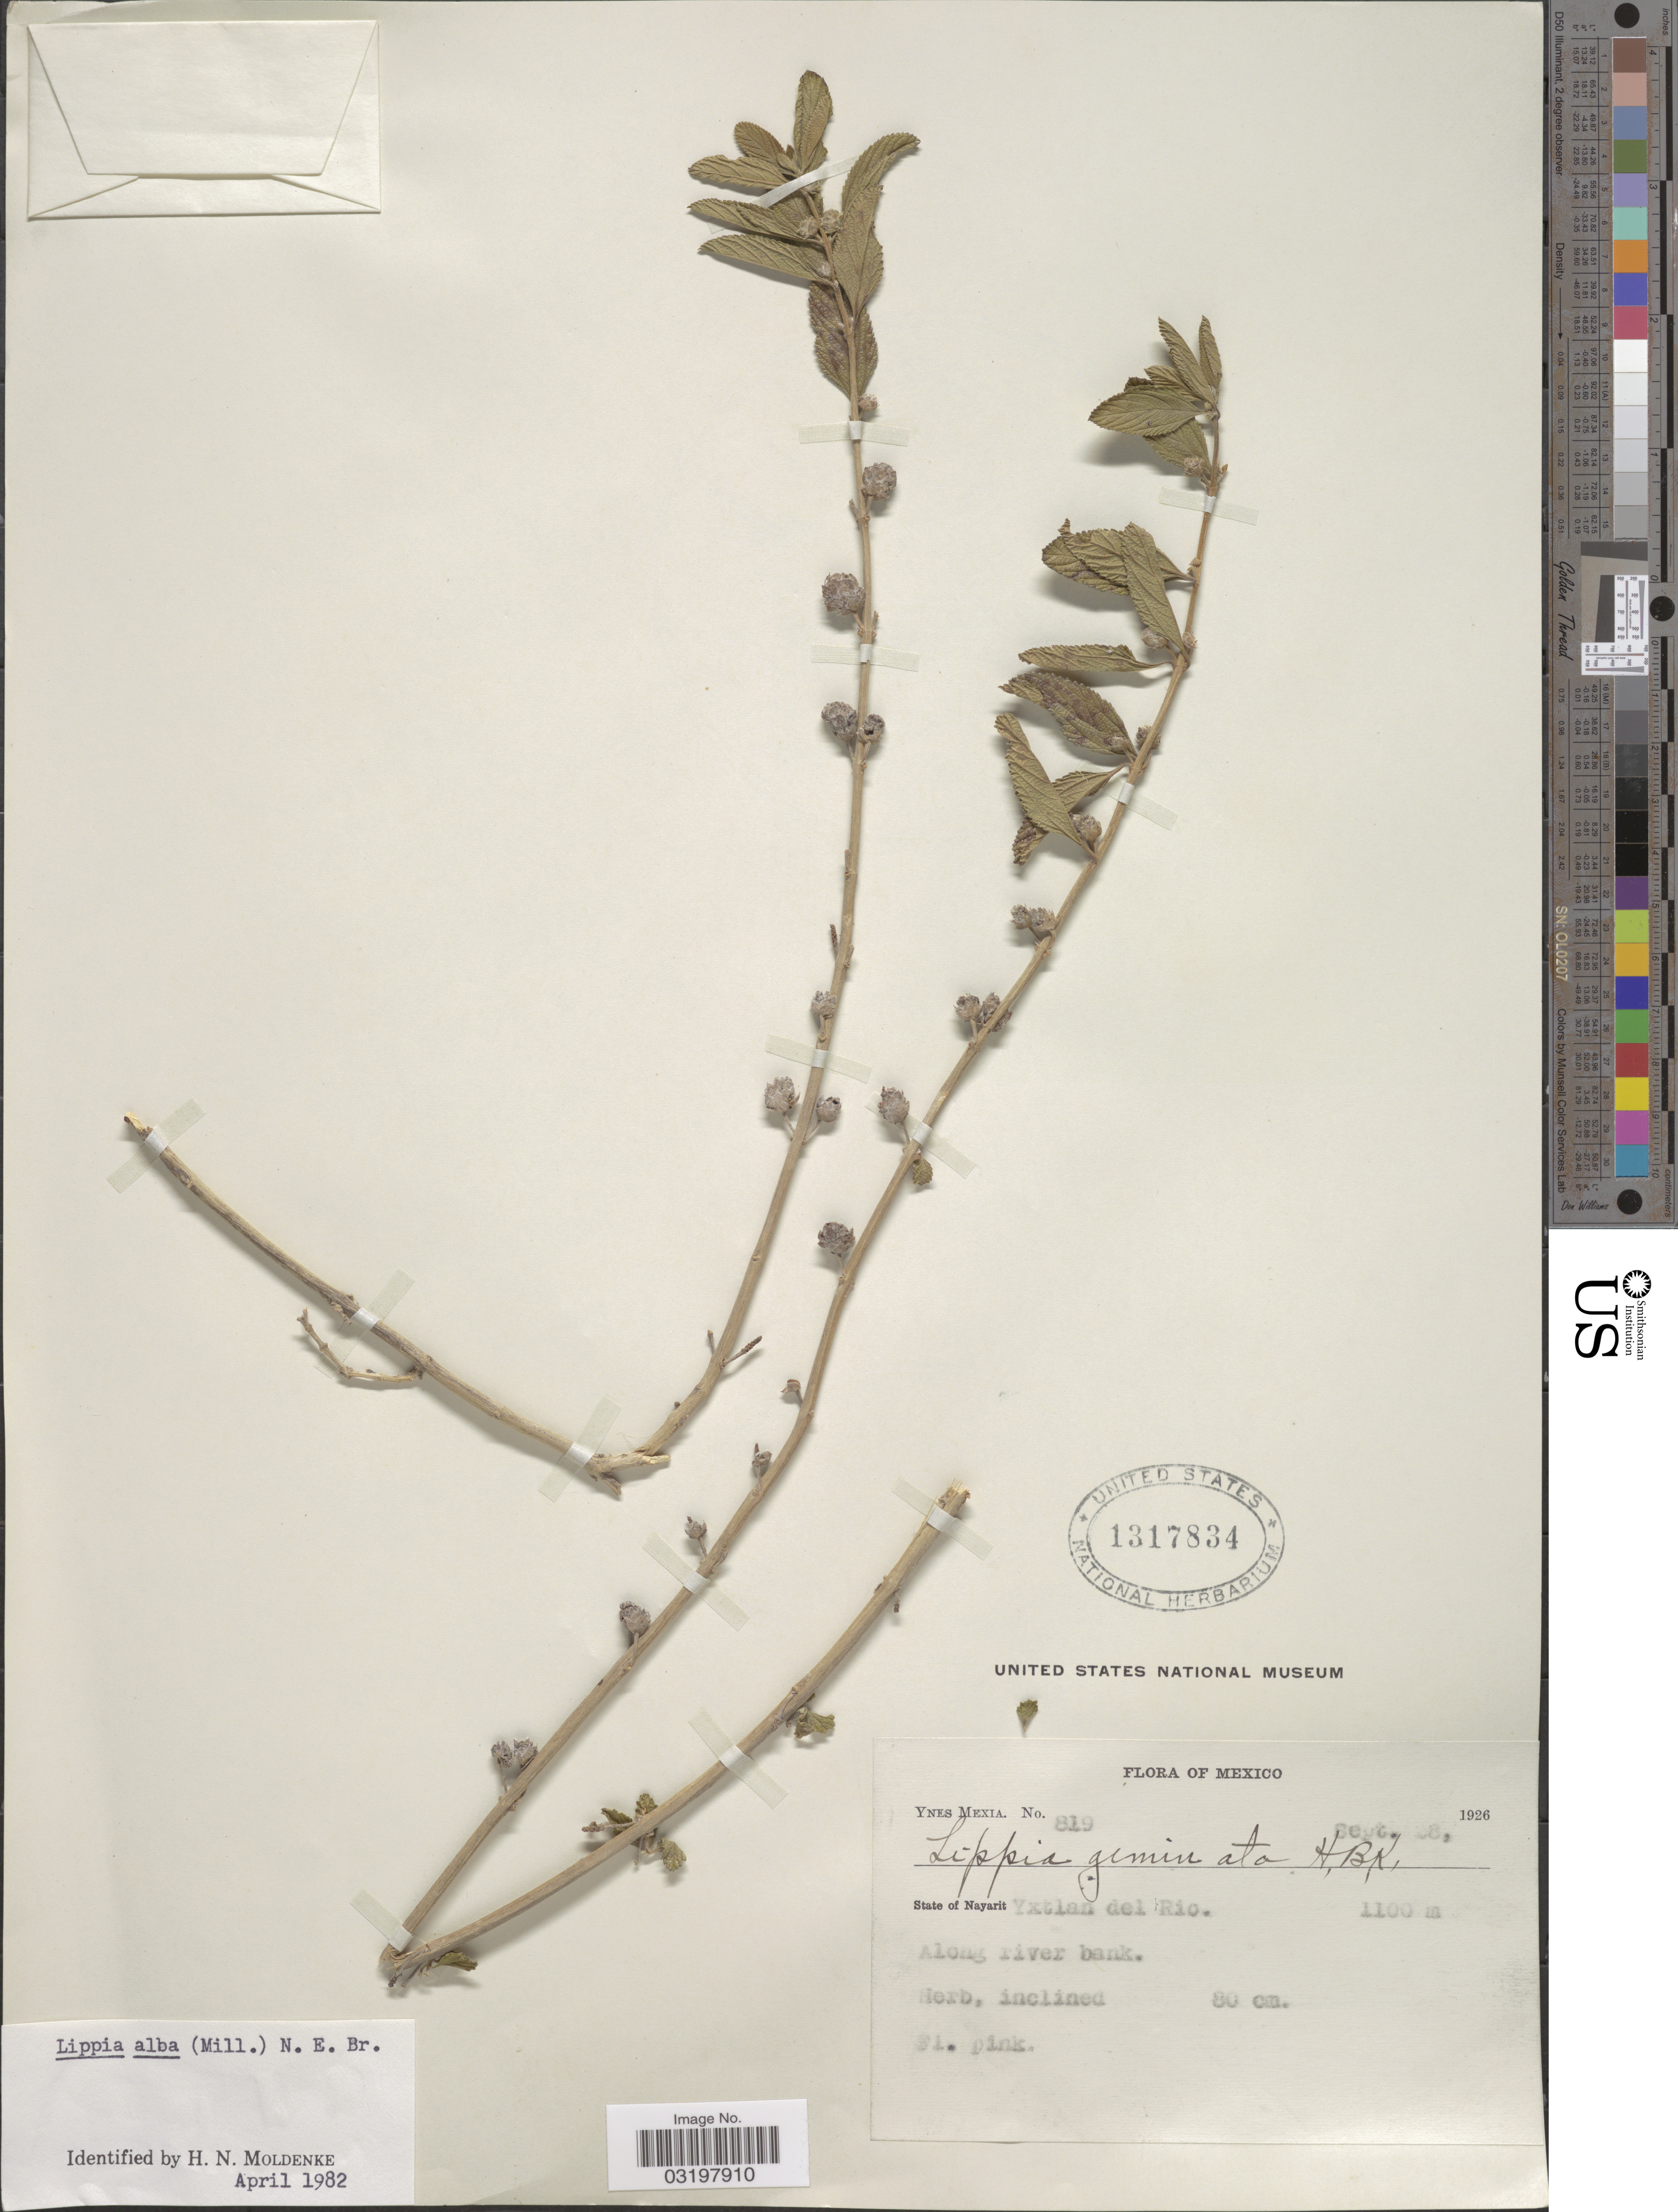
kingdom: Plantae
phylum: Tracheophyta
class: Magnoliopsida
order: Lamiales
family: Verbenaceae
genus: Lippia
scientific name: Lippia alba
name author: (Mill.) N.E. Br. ex Britton & P. Wilson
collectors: Y. Mexia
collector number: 819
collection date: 1926-09-28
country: Mexico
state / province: Nayarit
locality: Yxtlan del Rio.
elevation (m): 1100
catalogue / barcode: US 1317834